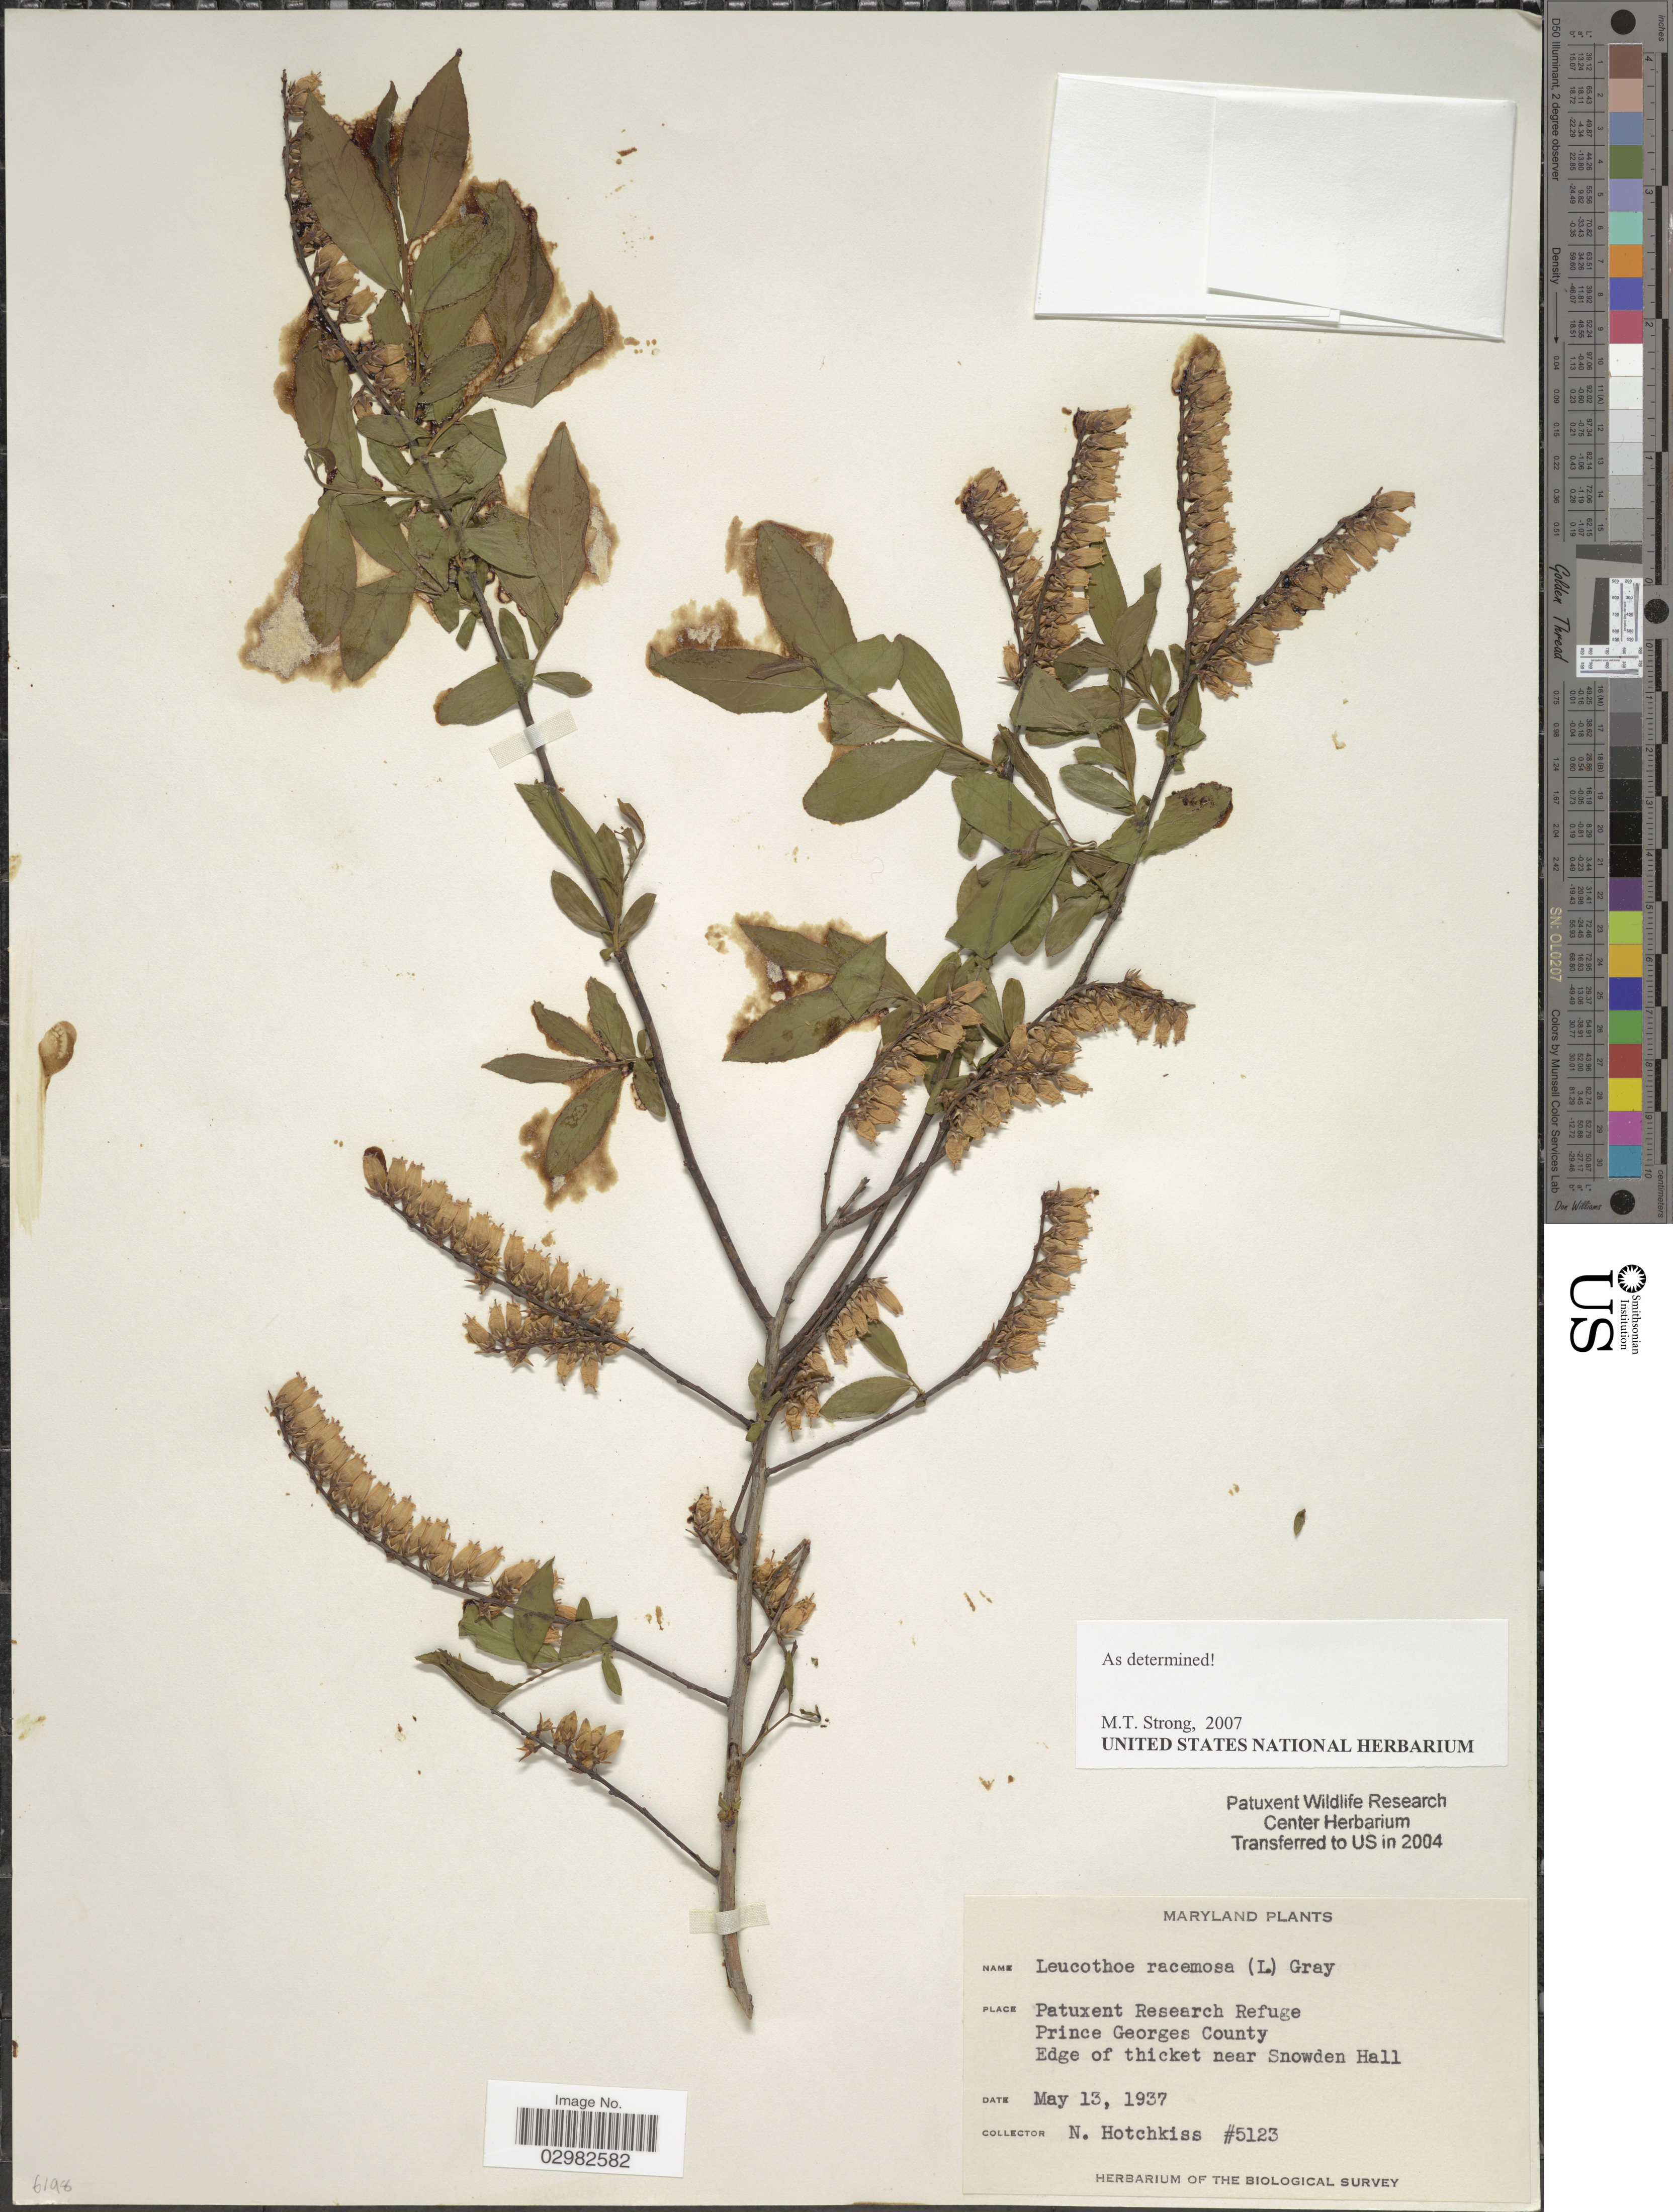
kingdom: Plantae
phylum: Tracheophyta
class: Magnoliopsida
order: Ericales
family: Ericaceae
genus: Leucothoe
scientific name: Leucothoë racemosa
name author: (L.) A. Gray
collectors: N. Hotchkiss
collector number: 5123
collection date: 1937-05-13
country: United States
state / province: Maryland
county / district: Prince George's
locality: Patuxent Research Refuge, Prince Georges County, Edge of thicket near Snowden Hall.